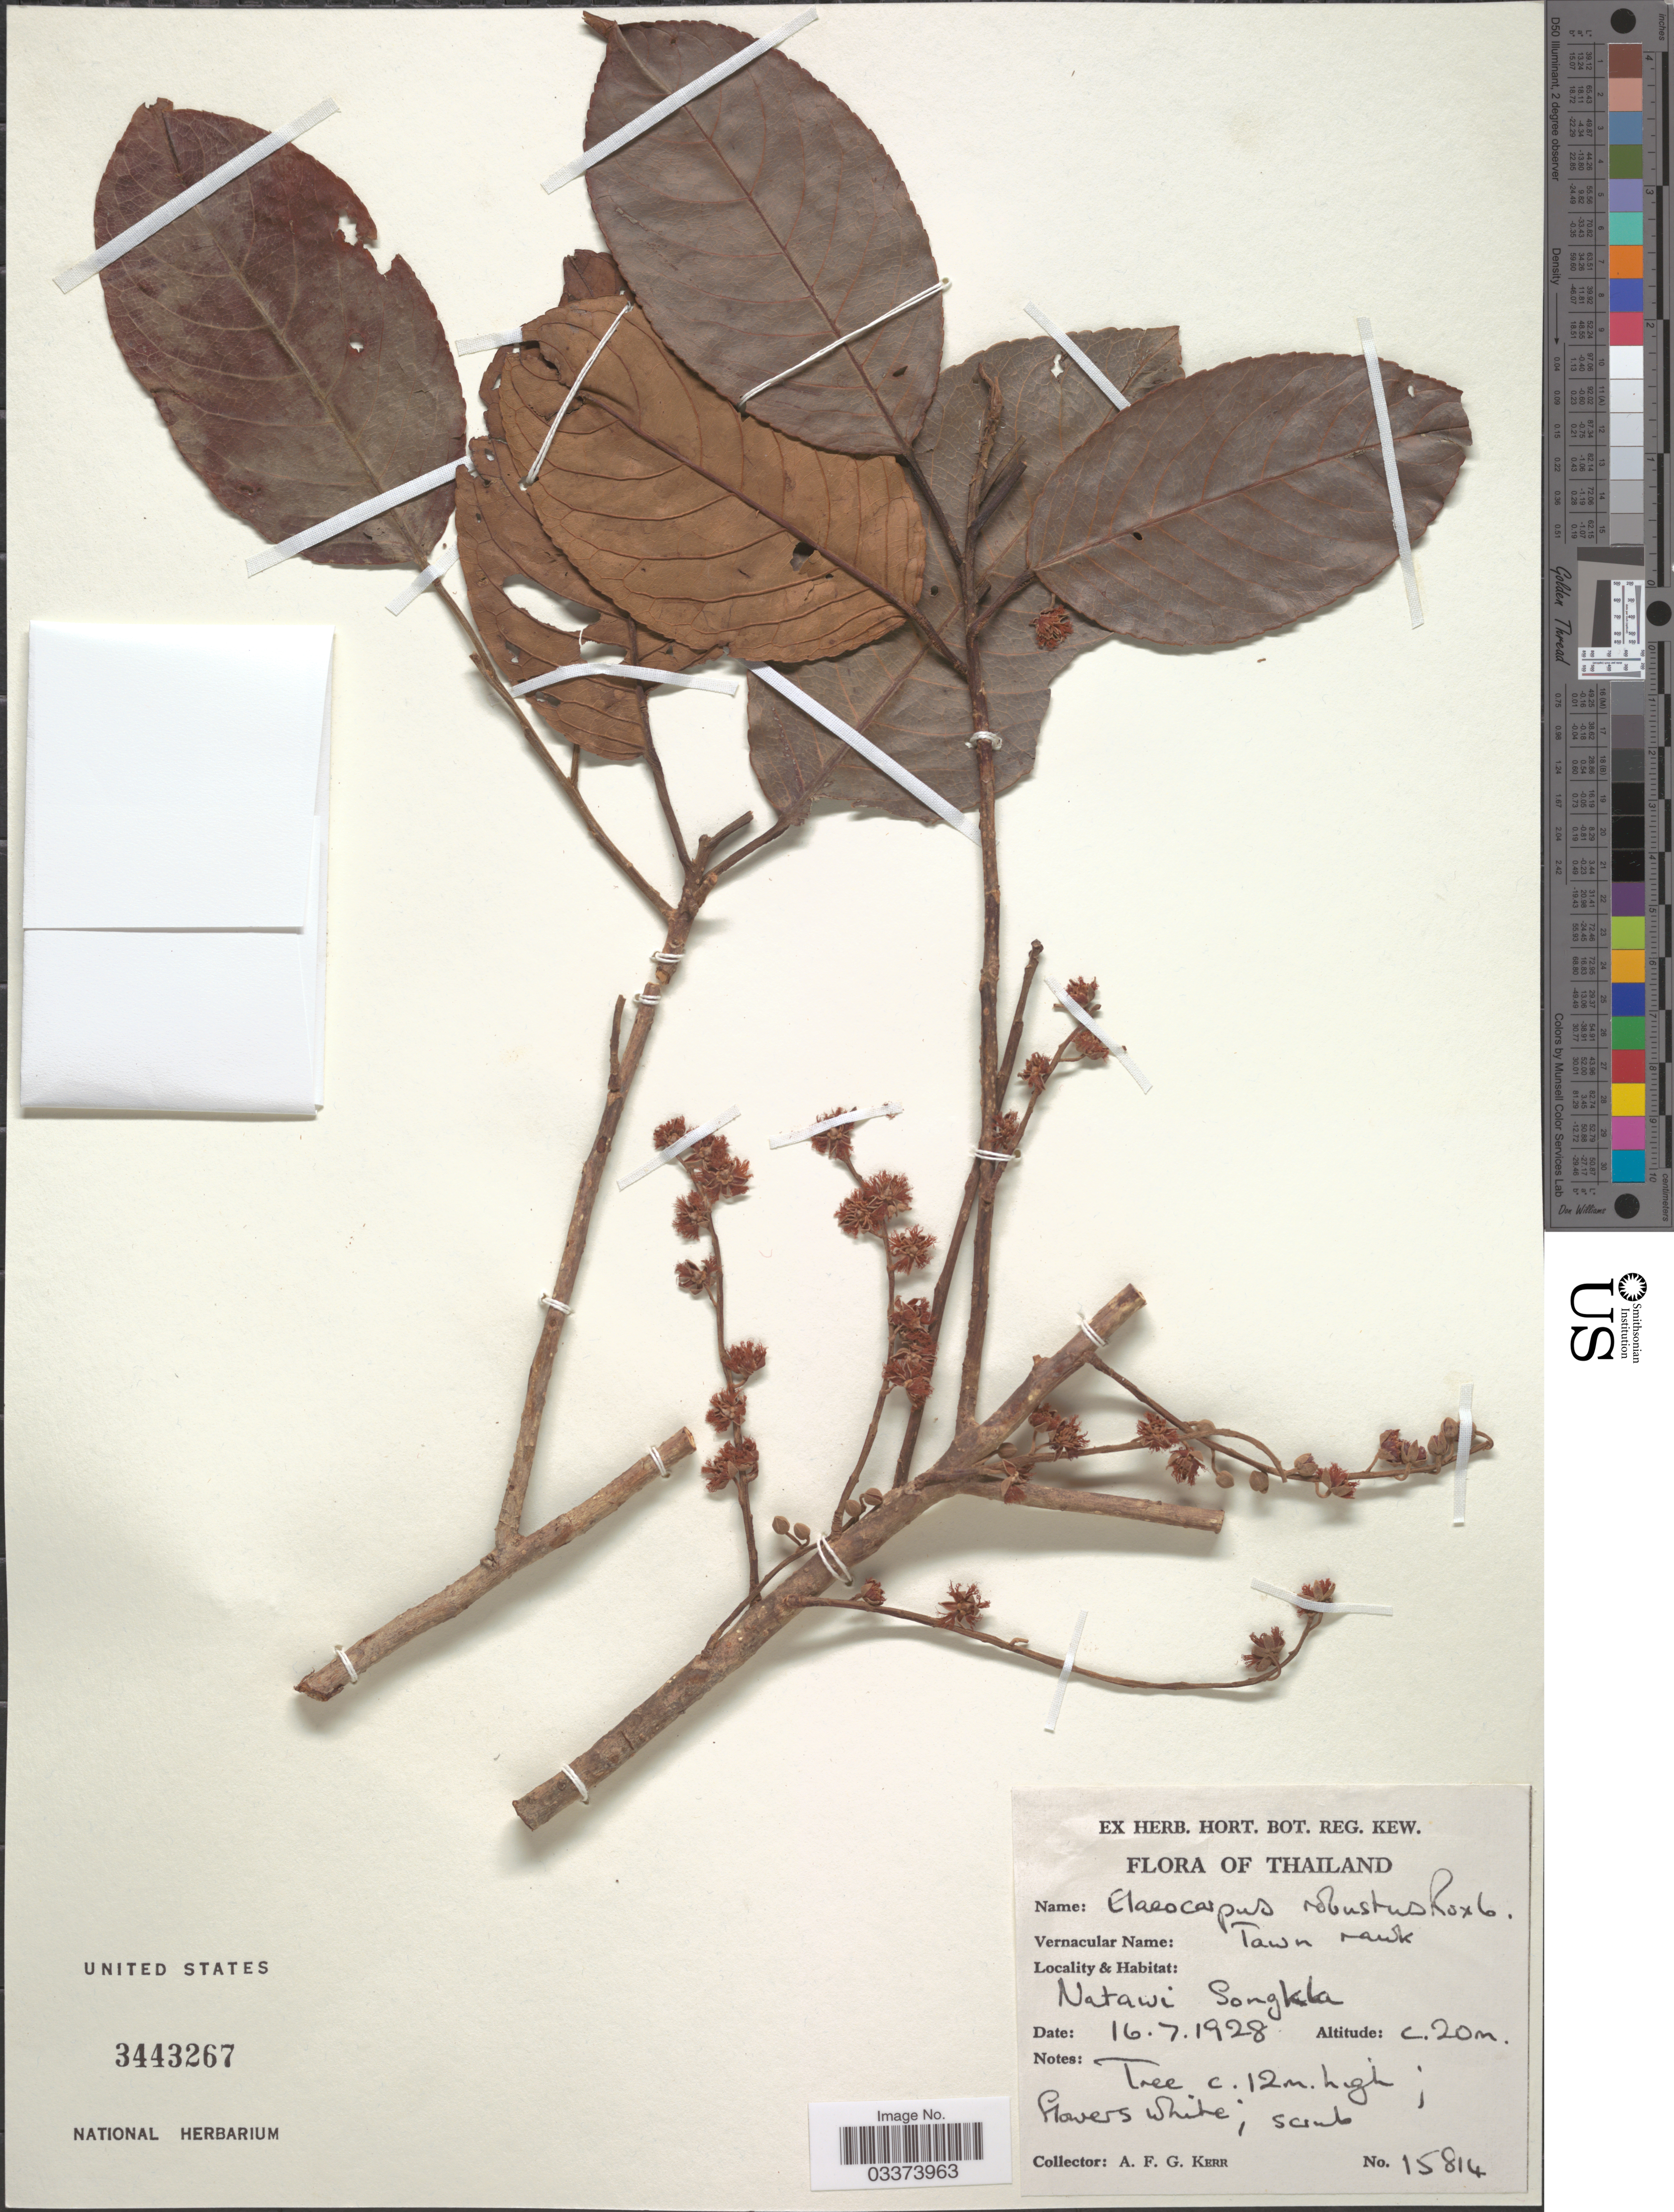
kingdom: Plantae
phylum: Tracheophyta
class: Magnoliopsida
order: Oxalidales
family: Elaeocarpaceae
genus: Elaeocarpus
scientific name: Elaeocarpus robustus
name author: Roxb.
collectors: A. F. G. Kerr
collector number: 1584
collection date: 1928-07-16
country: Thailand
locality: Natawi Songkla.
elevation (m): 20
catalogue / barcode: US 3443267